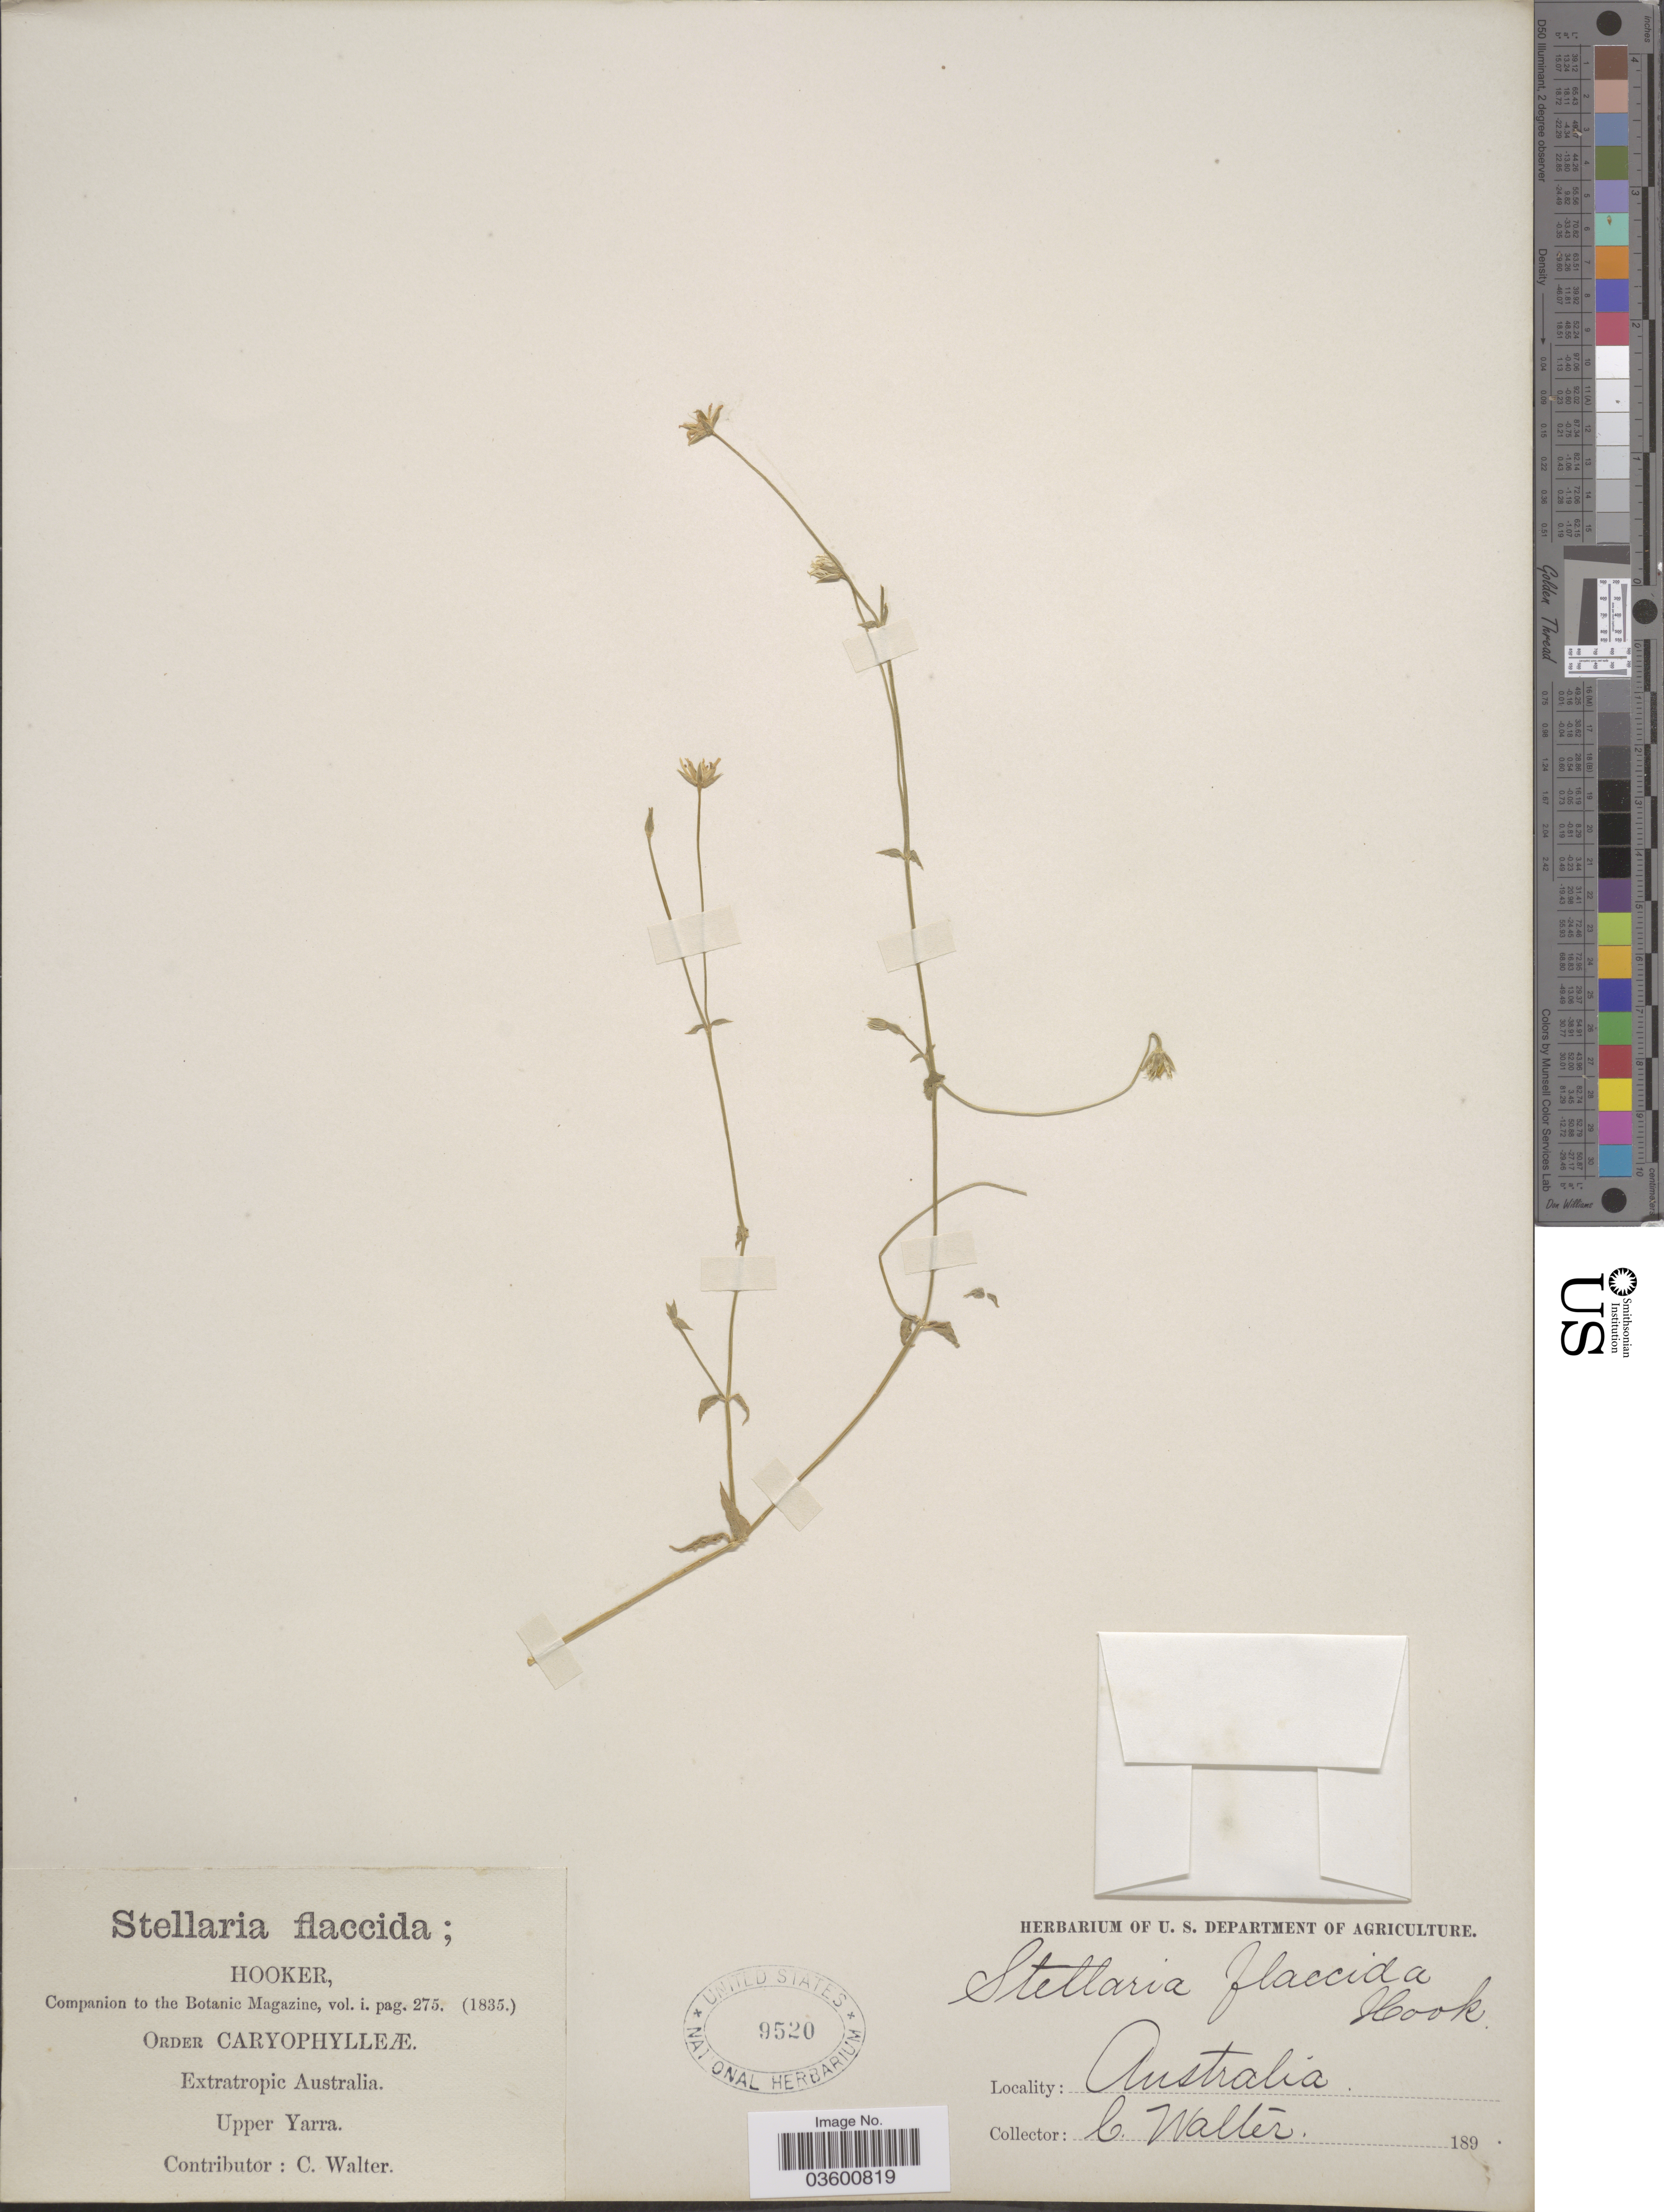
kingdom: Plantae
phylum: Tracheophyta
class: Magnoliopsida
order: Caryophyllales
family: Caryophyllaceae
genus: Stellaria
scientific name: Stellaria flaccida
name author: Hook.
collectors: C. Walter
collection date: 1835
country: Australia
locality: Extratropic Australia. Upper Yarra.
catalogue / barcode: US 9520